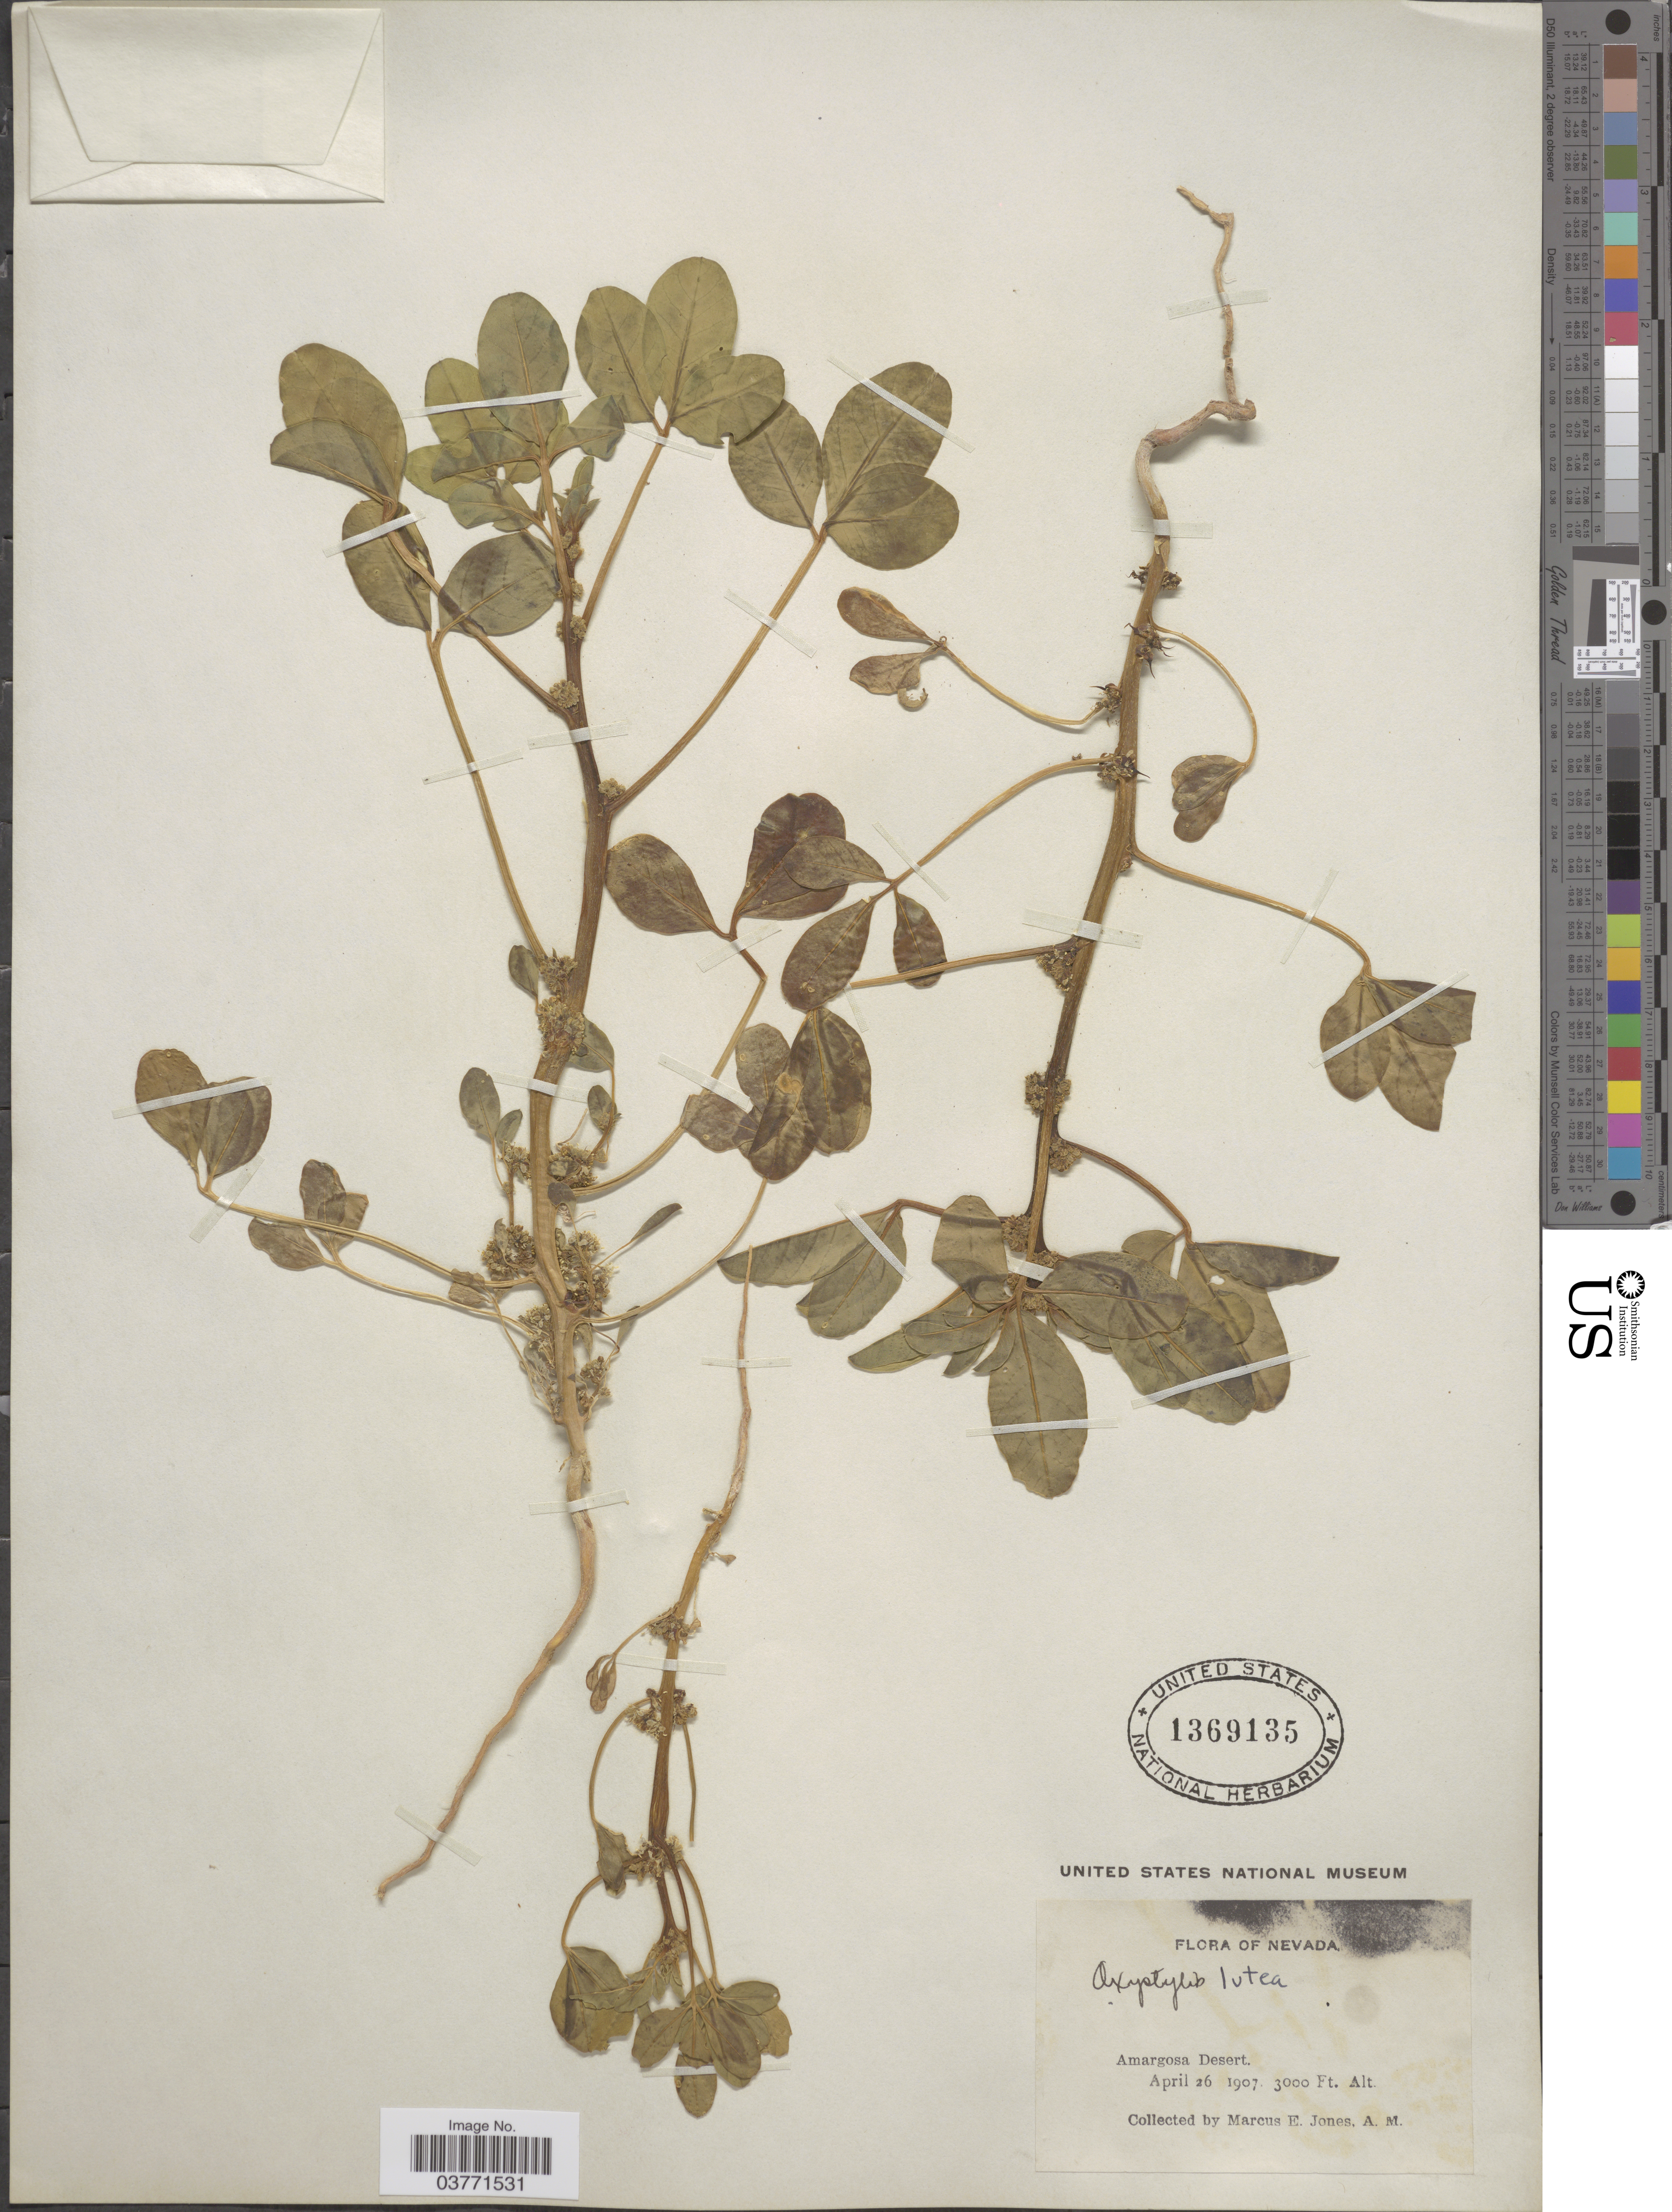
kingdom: Plantae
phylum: Tracheophyta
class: Magnoliopsida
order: Brassicales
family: Cleomaceae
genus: Cleomella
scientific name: Cleomella oxystyloides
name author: Roalson et al.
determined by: Strong, M. T., (US), Smithsonian Institution - National Museum of Natural History (UNITED STATES)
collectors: M. E. Jones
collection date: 1907-04-26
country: United States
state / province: Nevada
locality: Amargosa Desert.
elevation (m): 914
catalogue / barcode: US 1369135